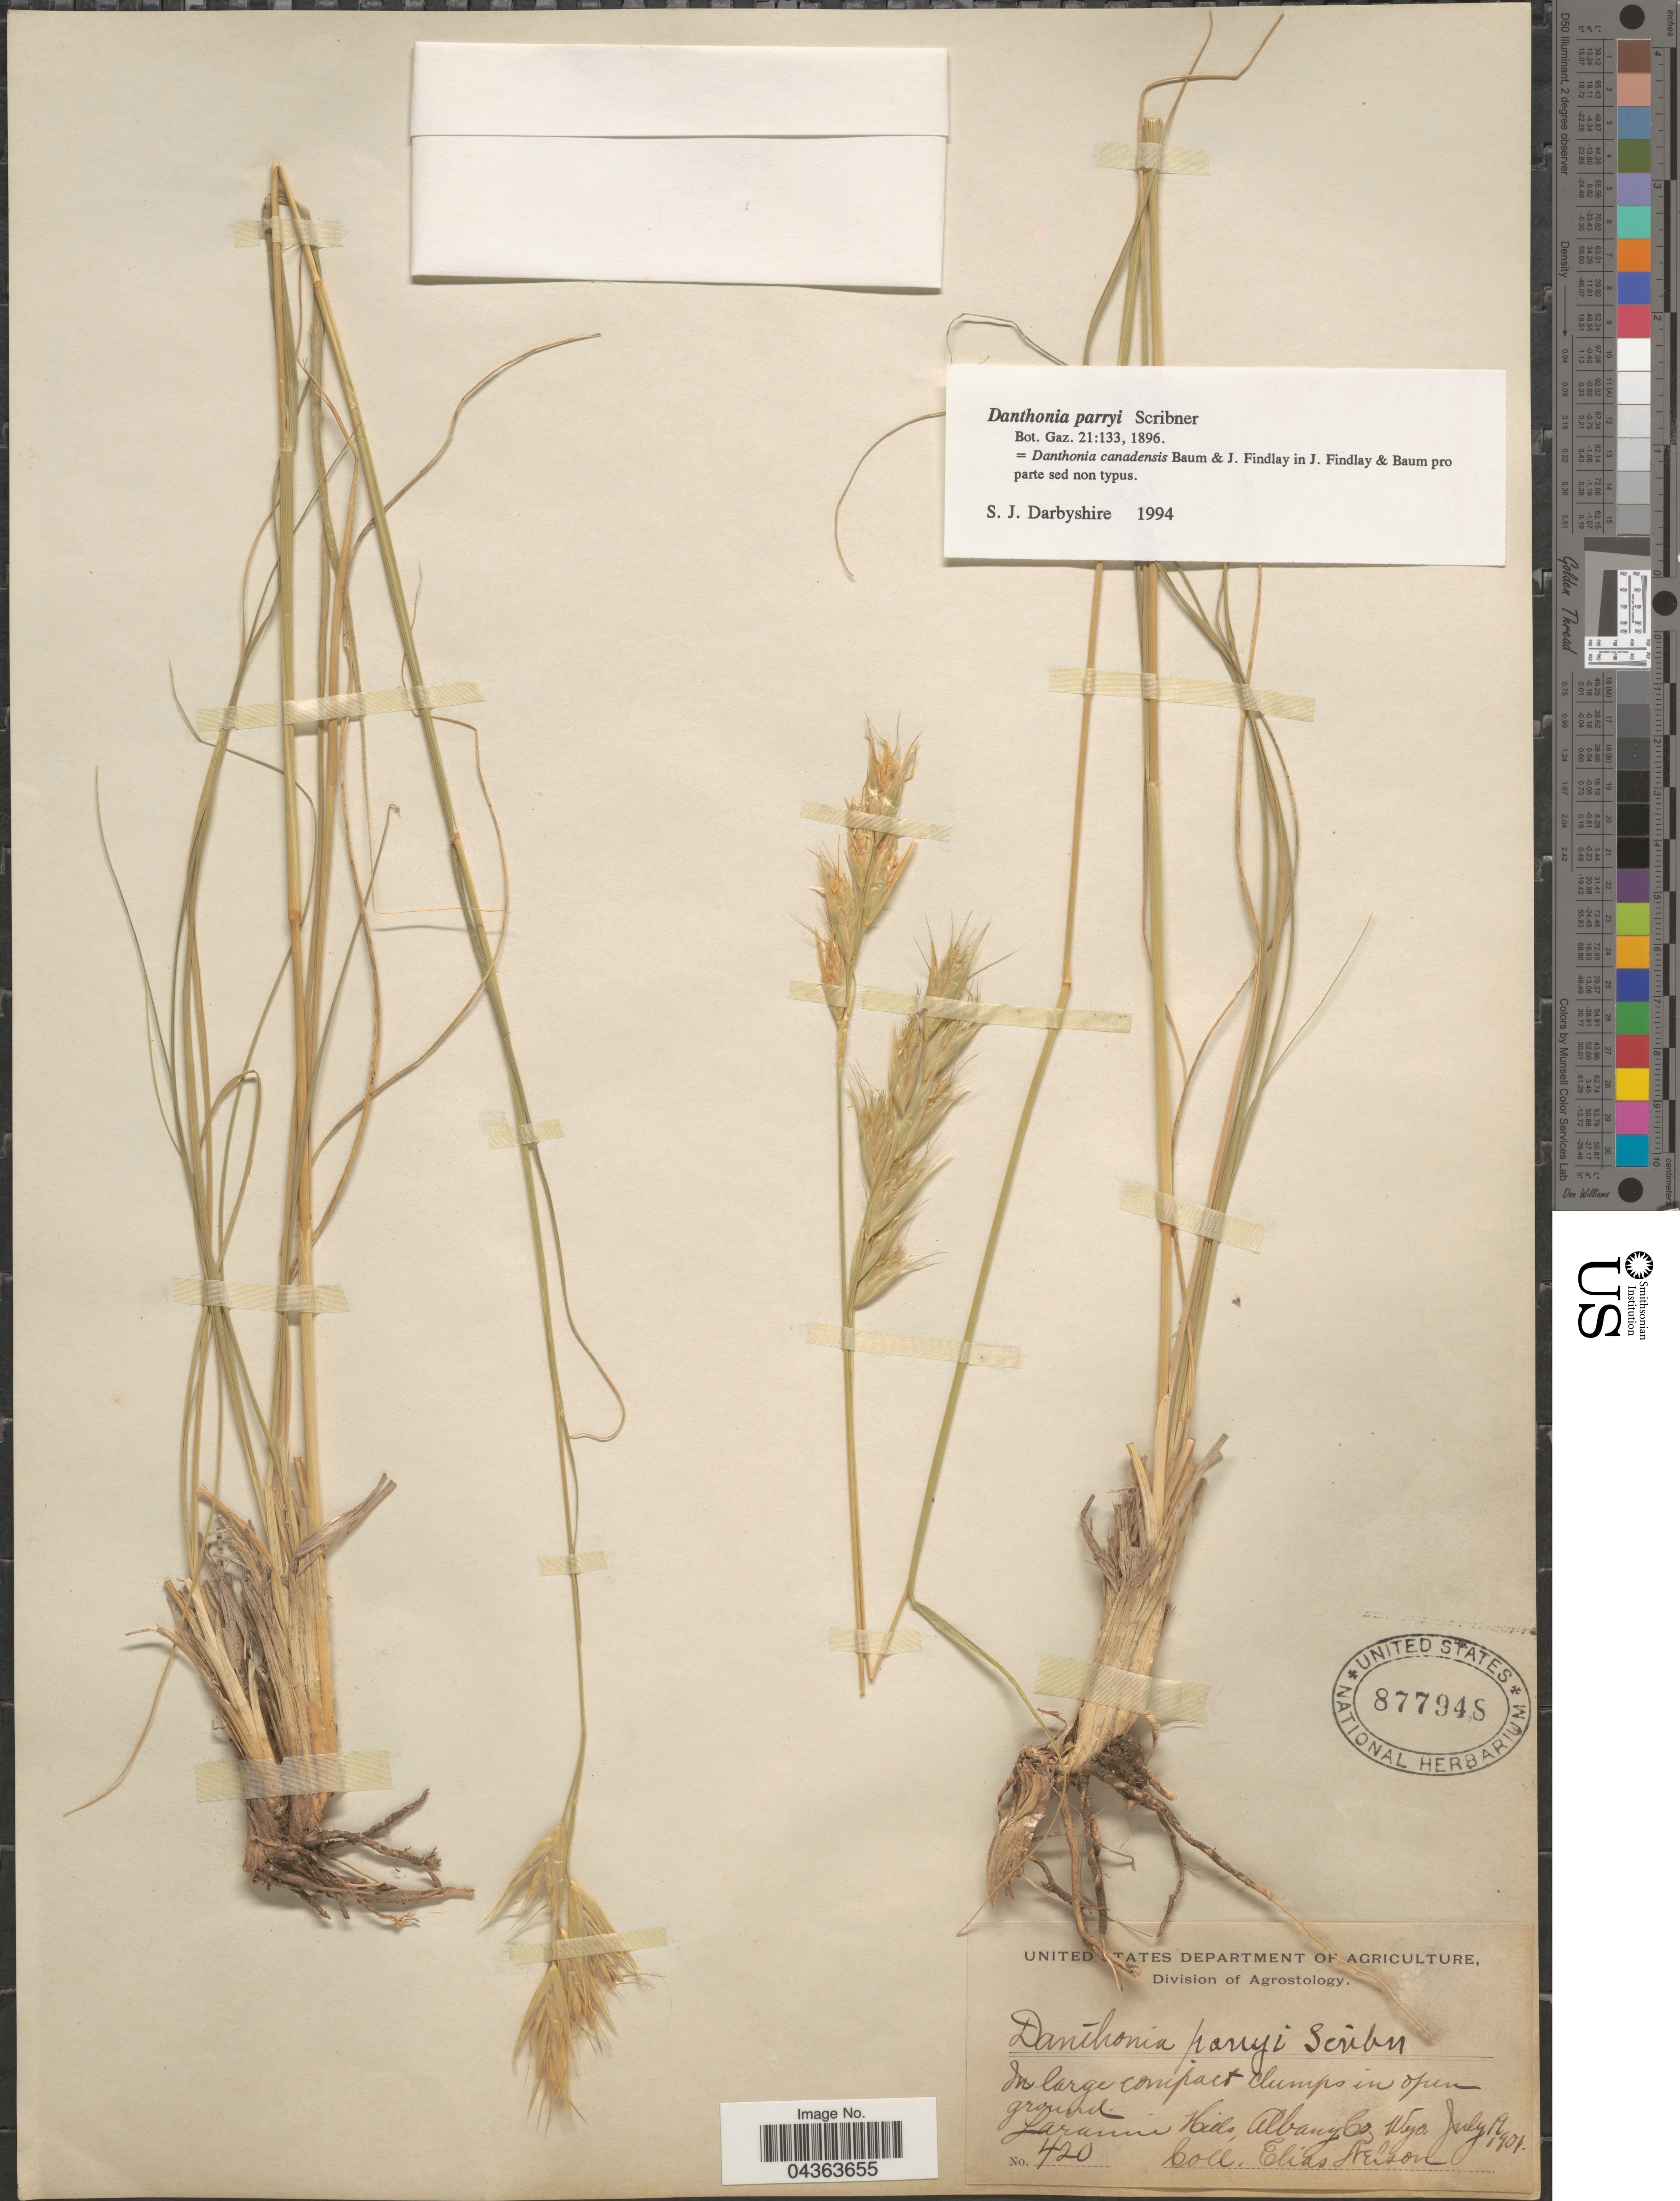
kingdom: Plantae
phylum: Tracheophyta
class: Liliopsida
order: Poales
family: Poaceae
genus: Danthonia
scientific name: Danthonia parryi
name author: Scribn.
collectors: E. Nelson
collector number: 420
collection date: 1901-07-19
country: United States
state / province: Wyoming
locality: Laramie Hills, Albany Co.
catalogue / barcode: US 877948